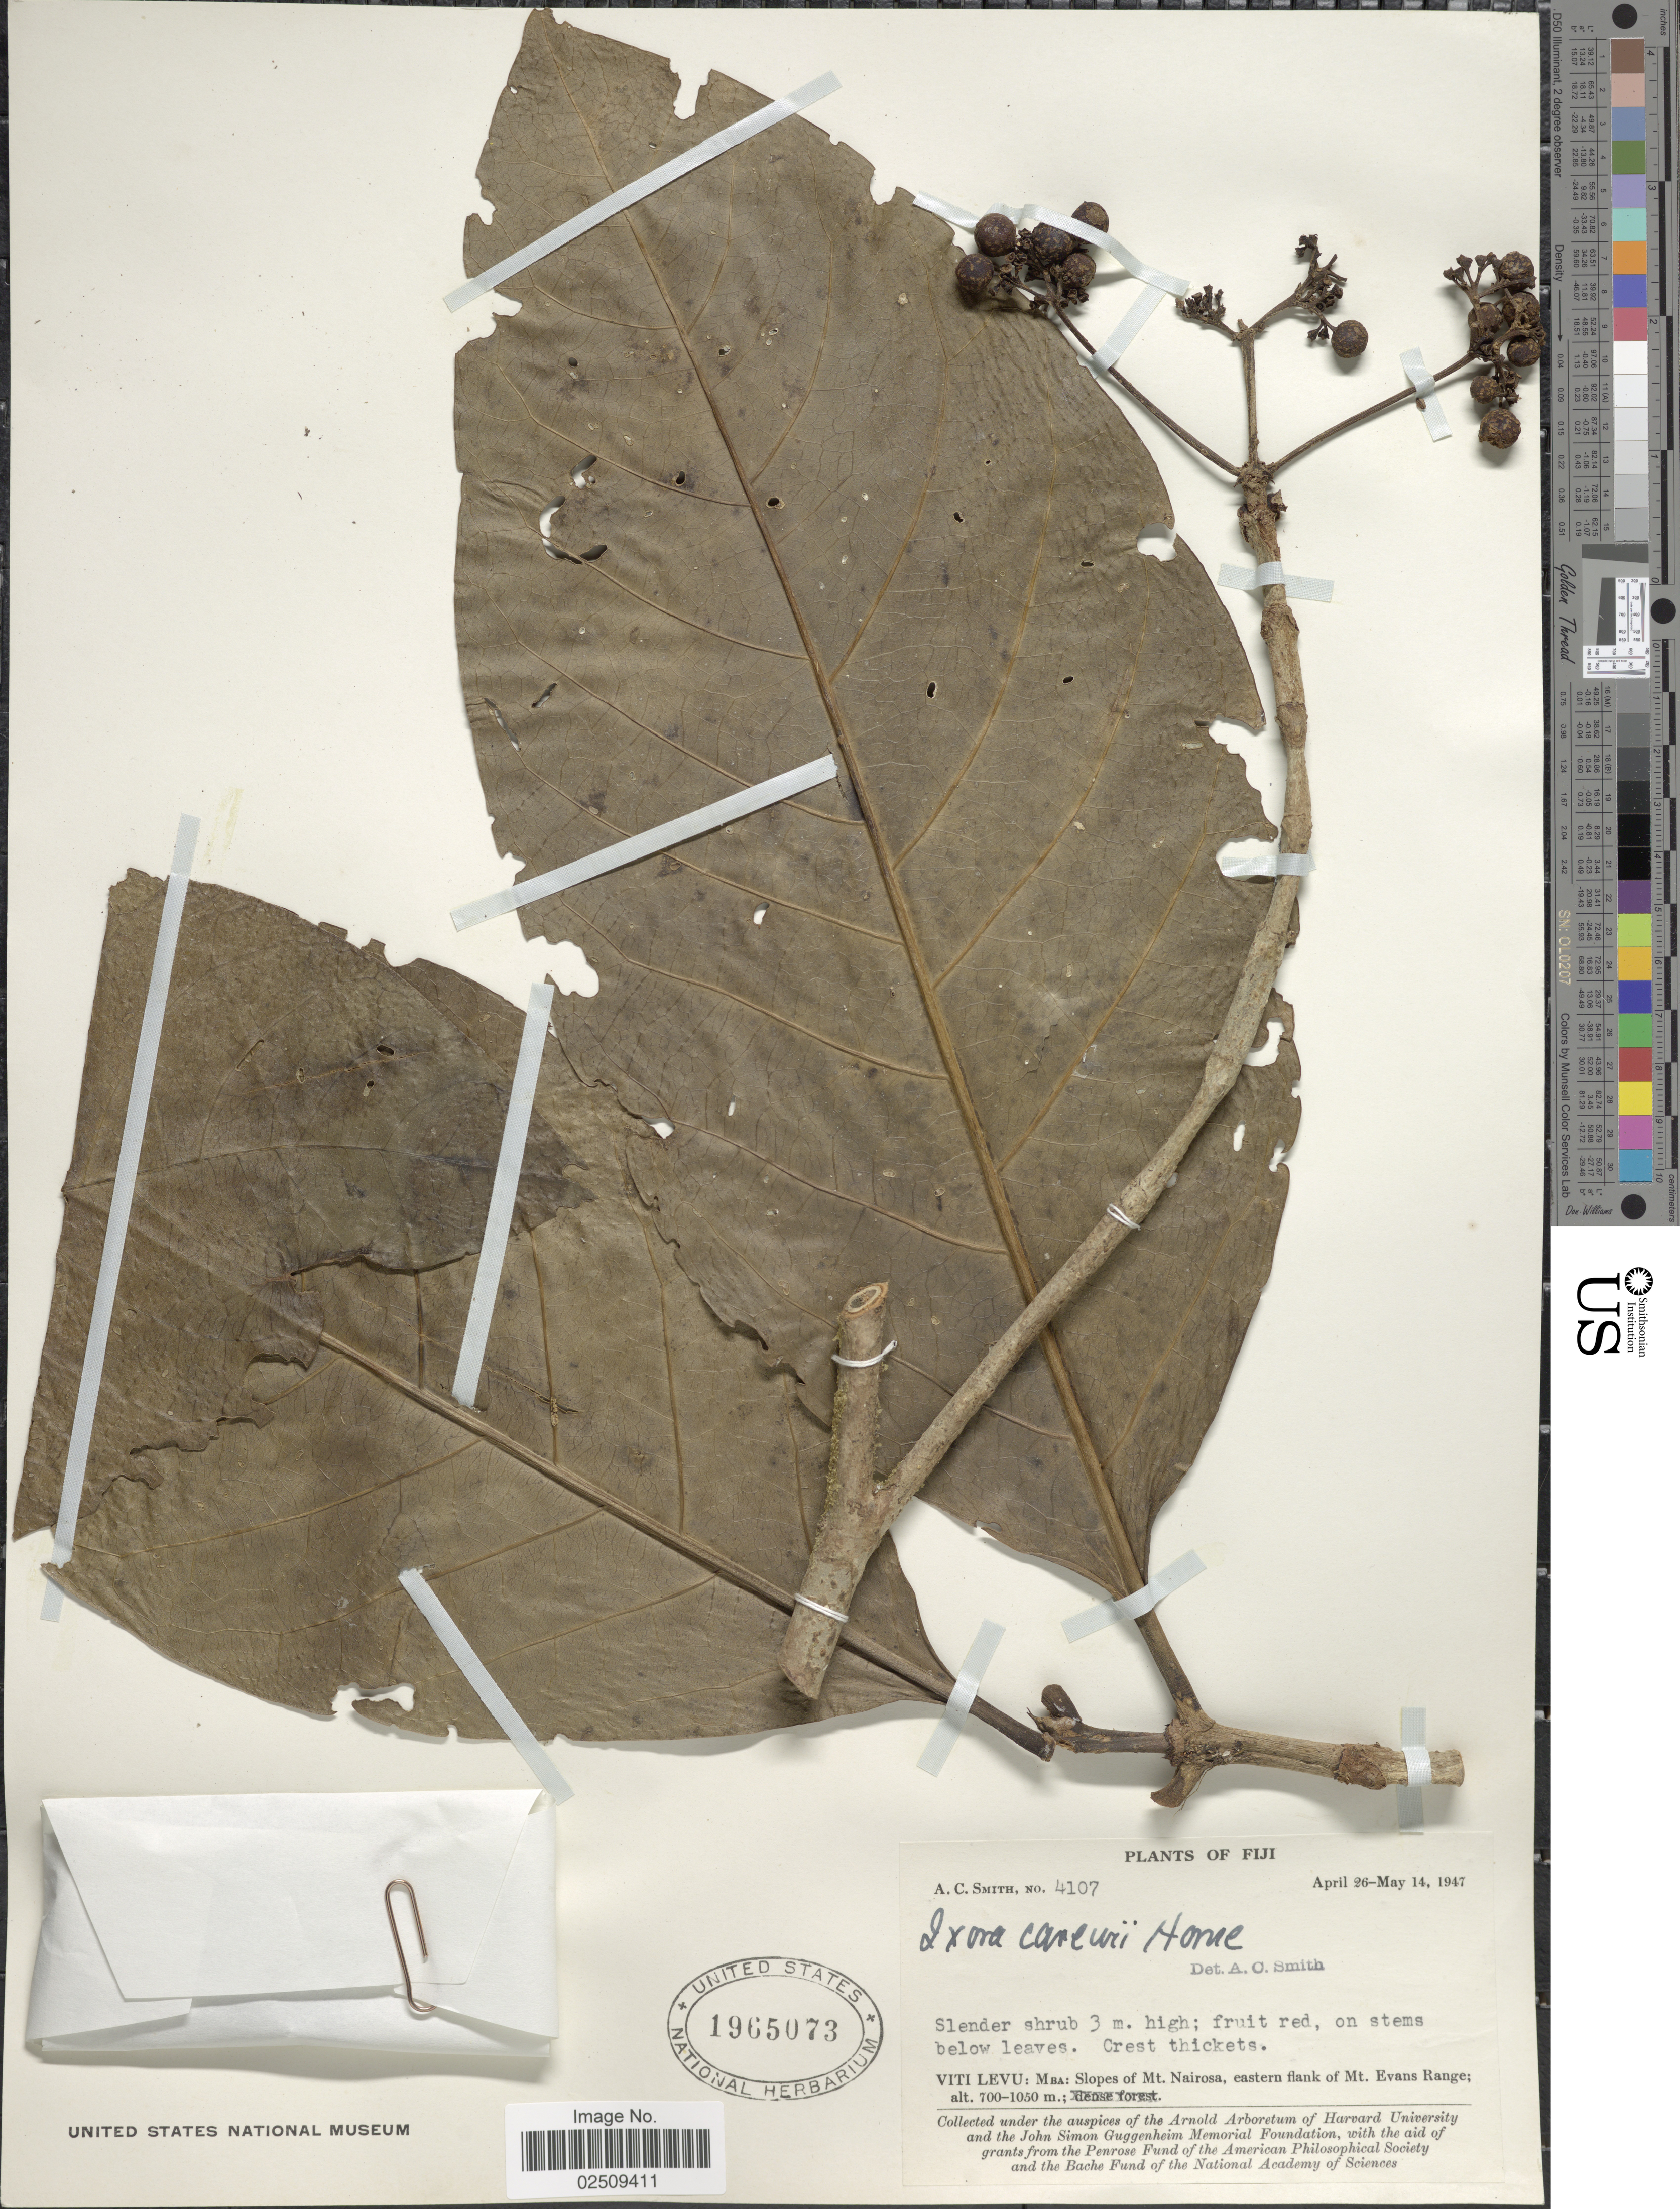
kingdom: Plantae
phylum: Tracheophyta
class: Magnoliopsida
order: Gentianales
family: Rubiaceae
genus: Ixora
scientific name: Ixora carewii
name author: Horne ex Baker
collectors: A. C. Smith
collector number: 4107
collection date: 1947-04-26/1947-05-14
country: Fiji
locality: Viti Levu: Mba: Slopes of Mt Nairosa, eastern flank of Mt Evans Range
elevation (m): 700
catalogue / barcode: US 1965073